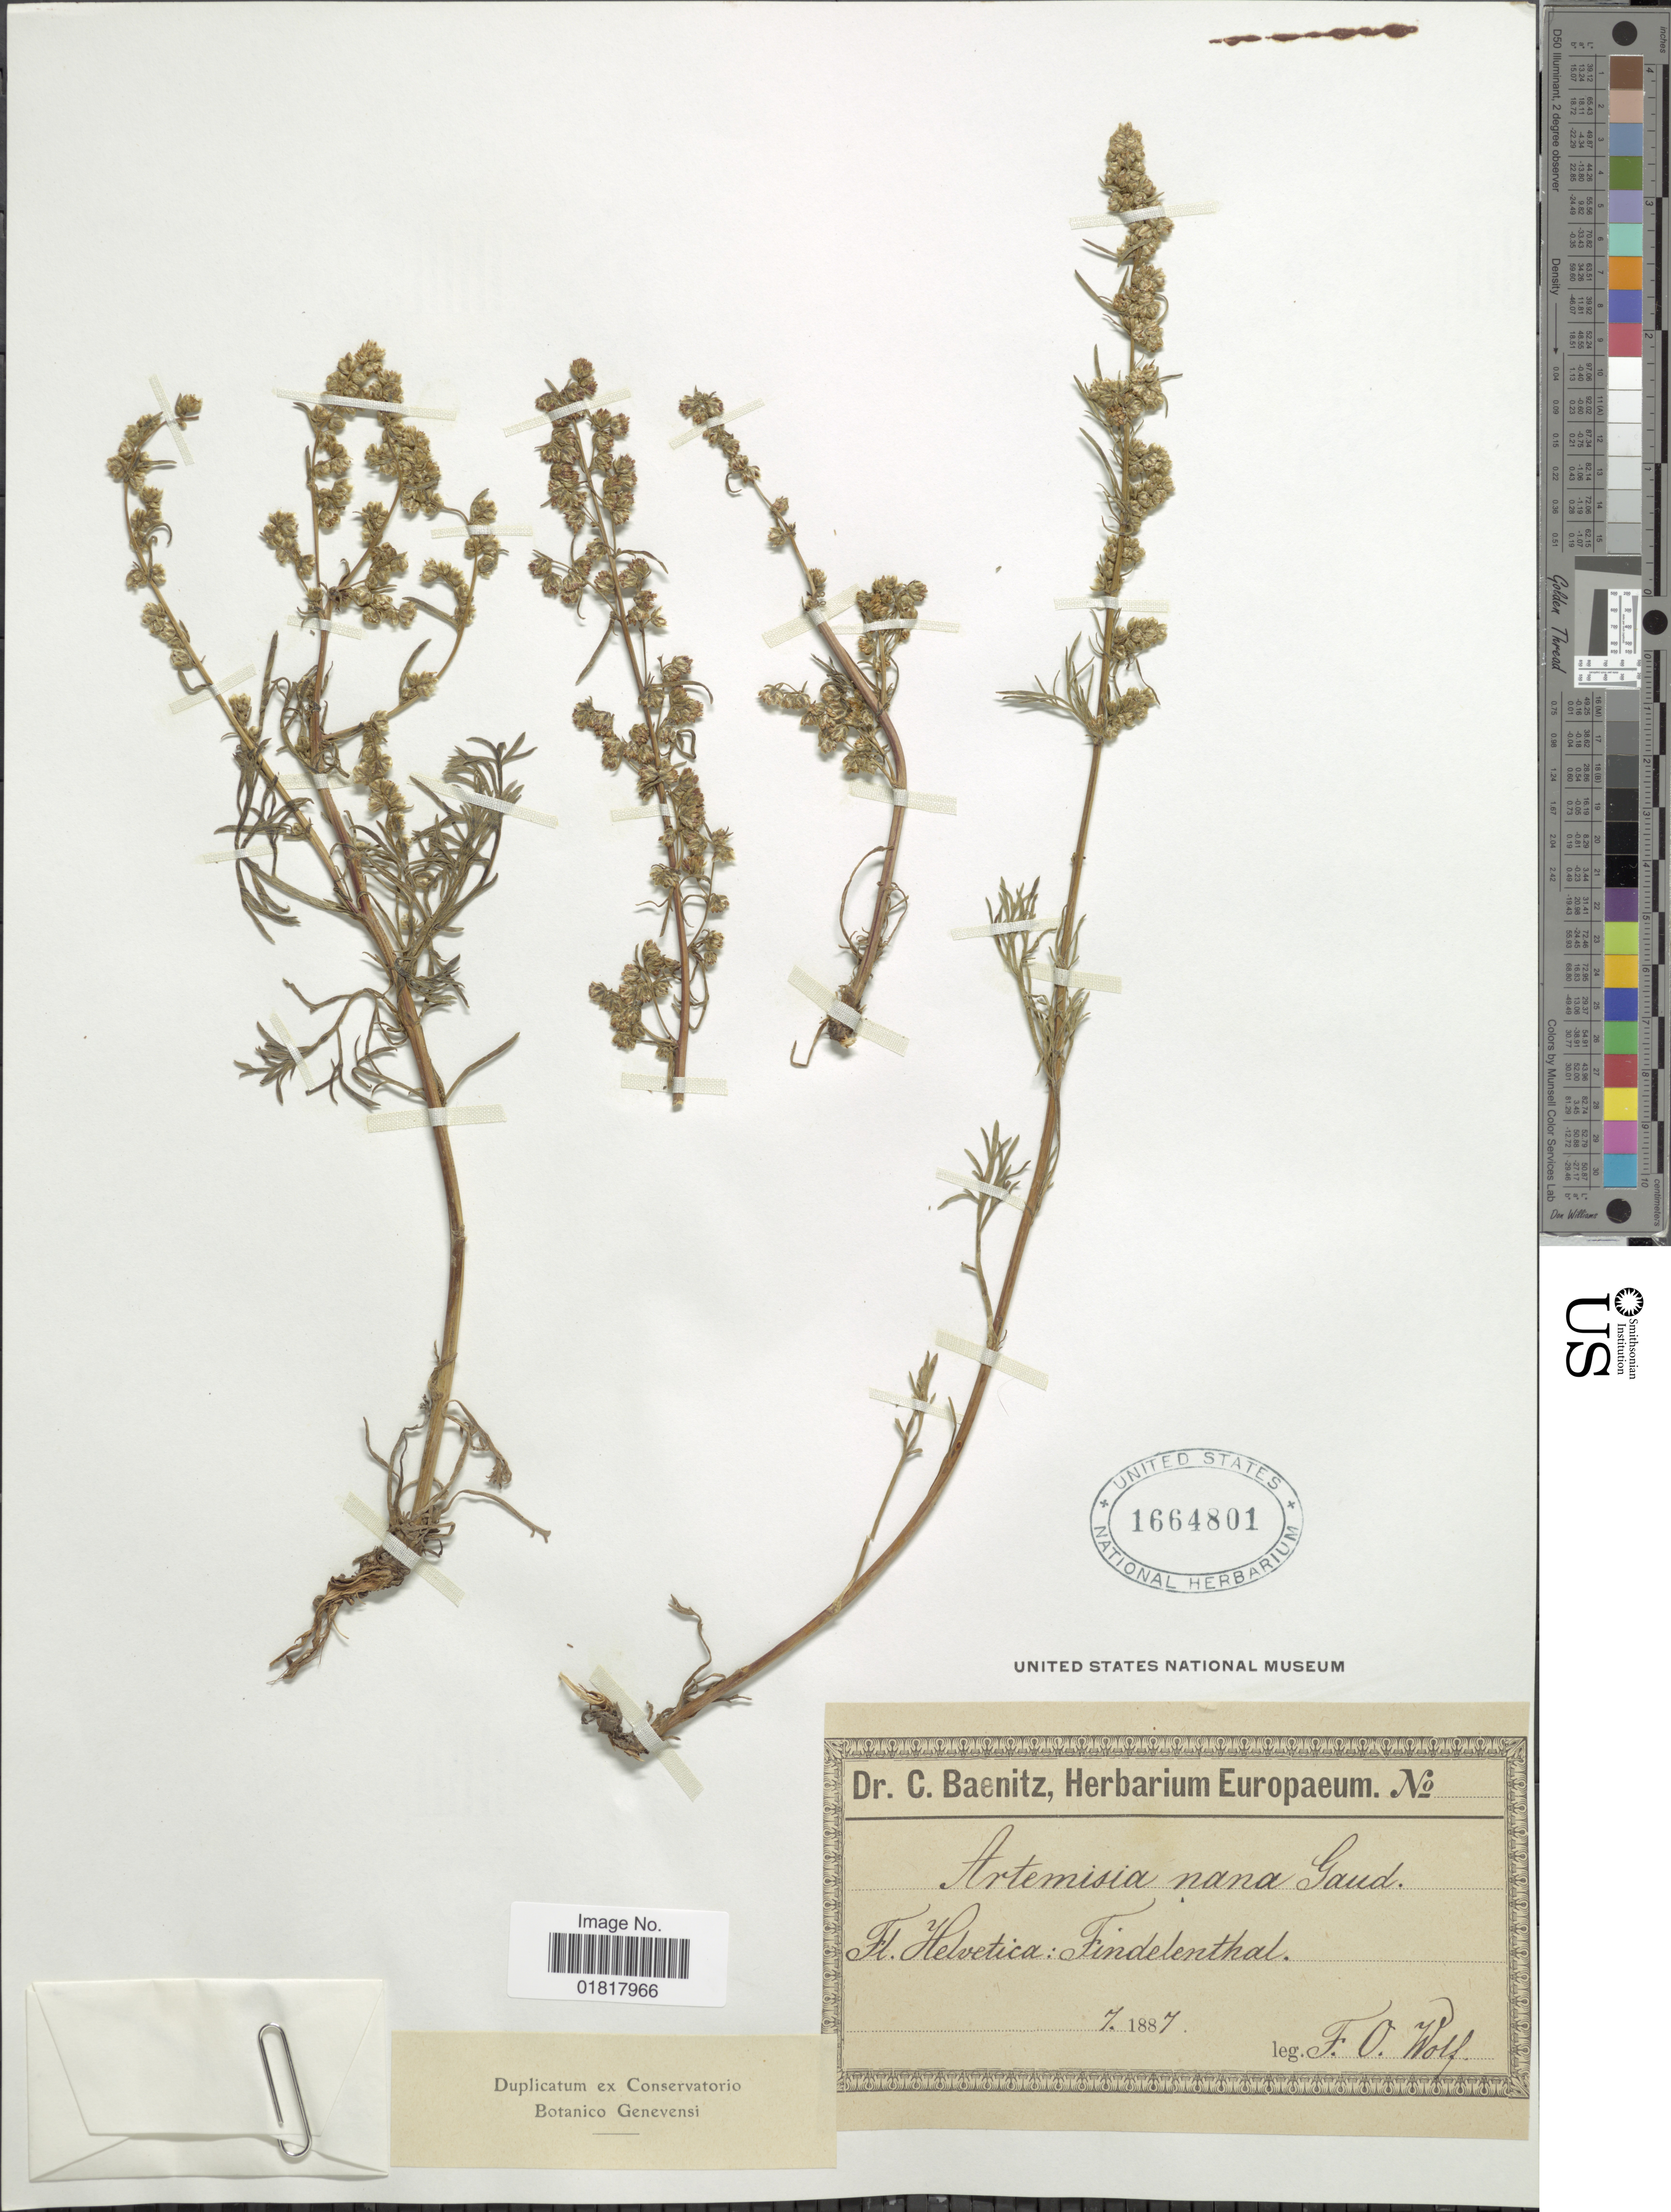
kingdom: Plantae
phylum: Tracheophyta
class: Magnoliopsida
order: Asterales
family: Asteraceae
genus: Artemisia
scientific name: Artemisia nana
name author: L.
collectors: F. Wolf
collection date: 1887-07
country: Switzerland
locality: Helvitica: Findelenthal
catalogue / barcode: US 1664801